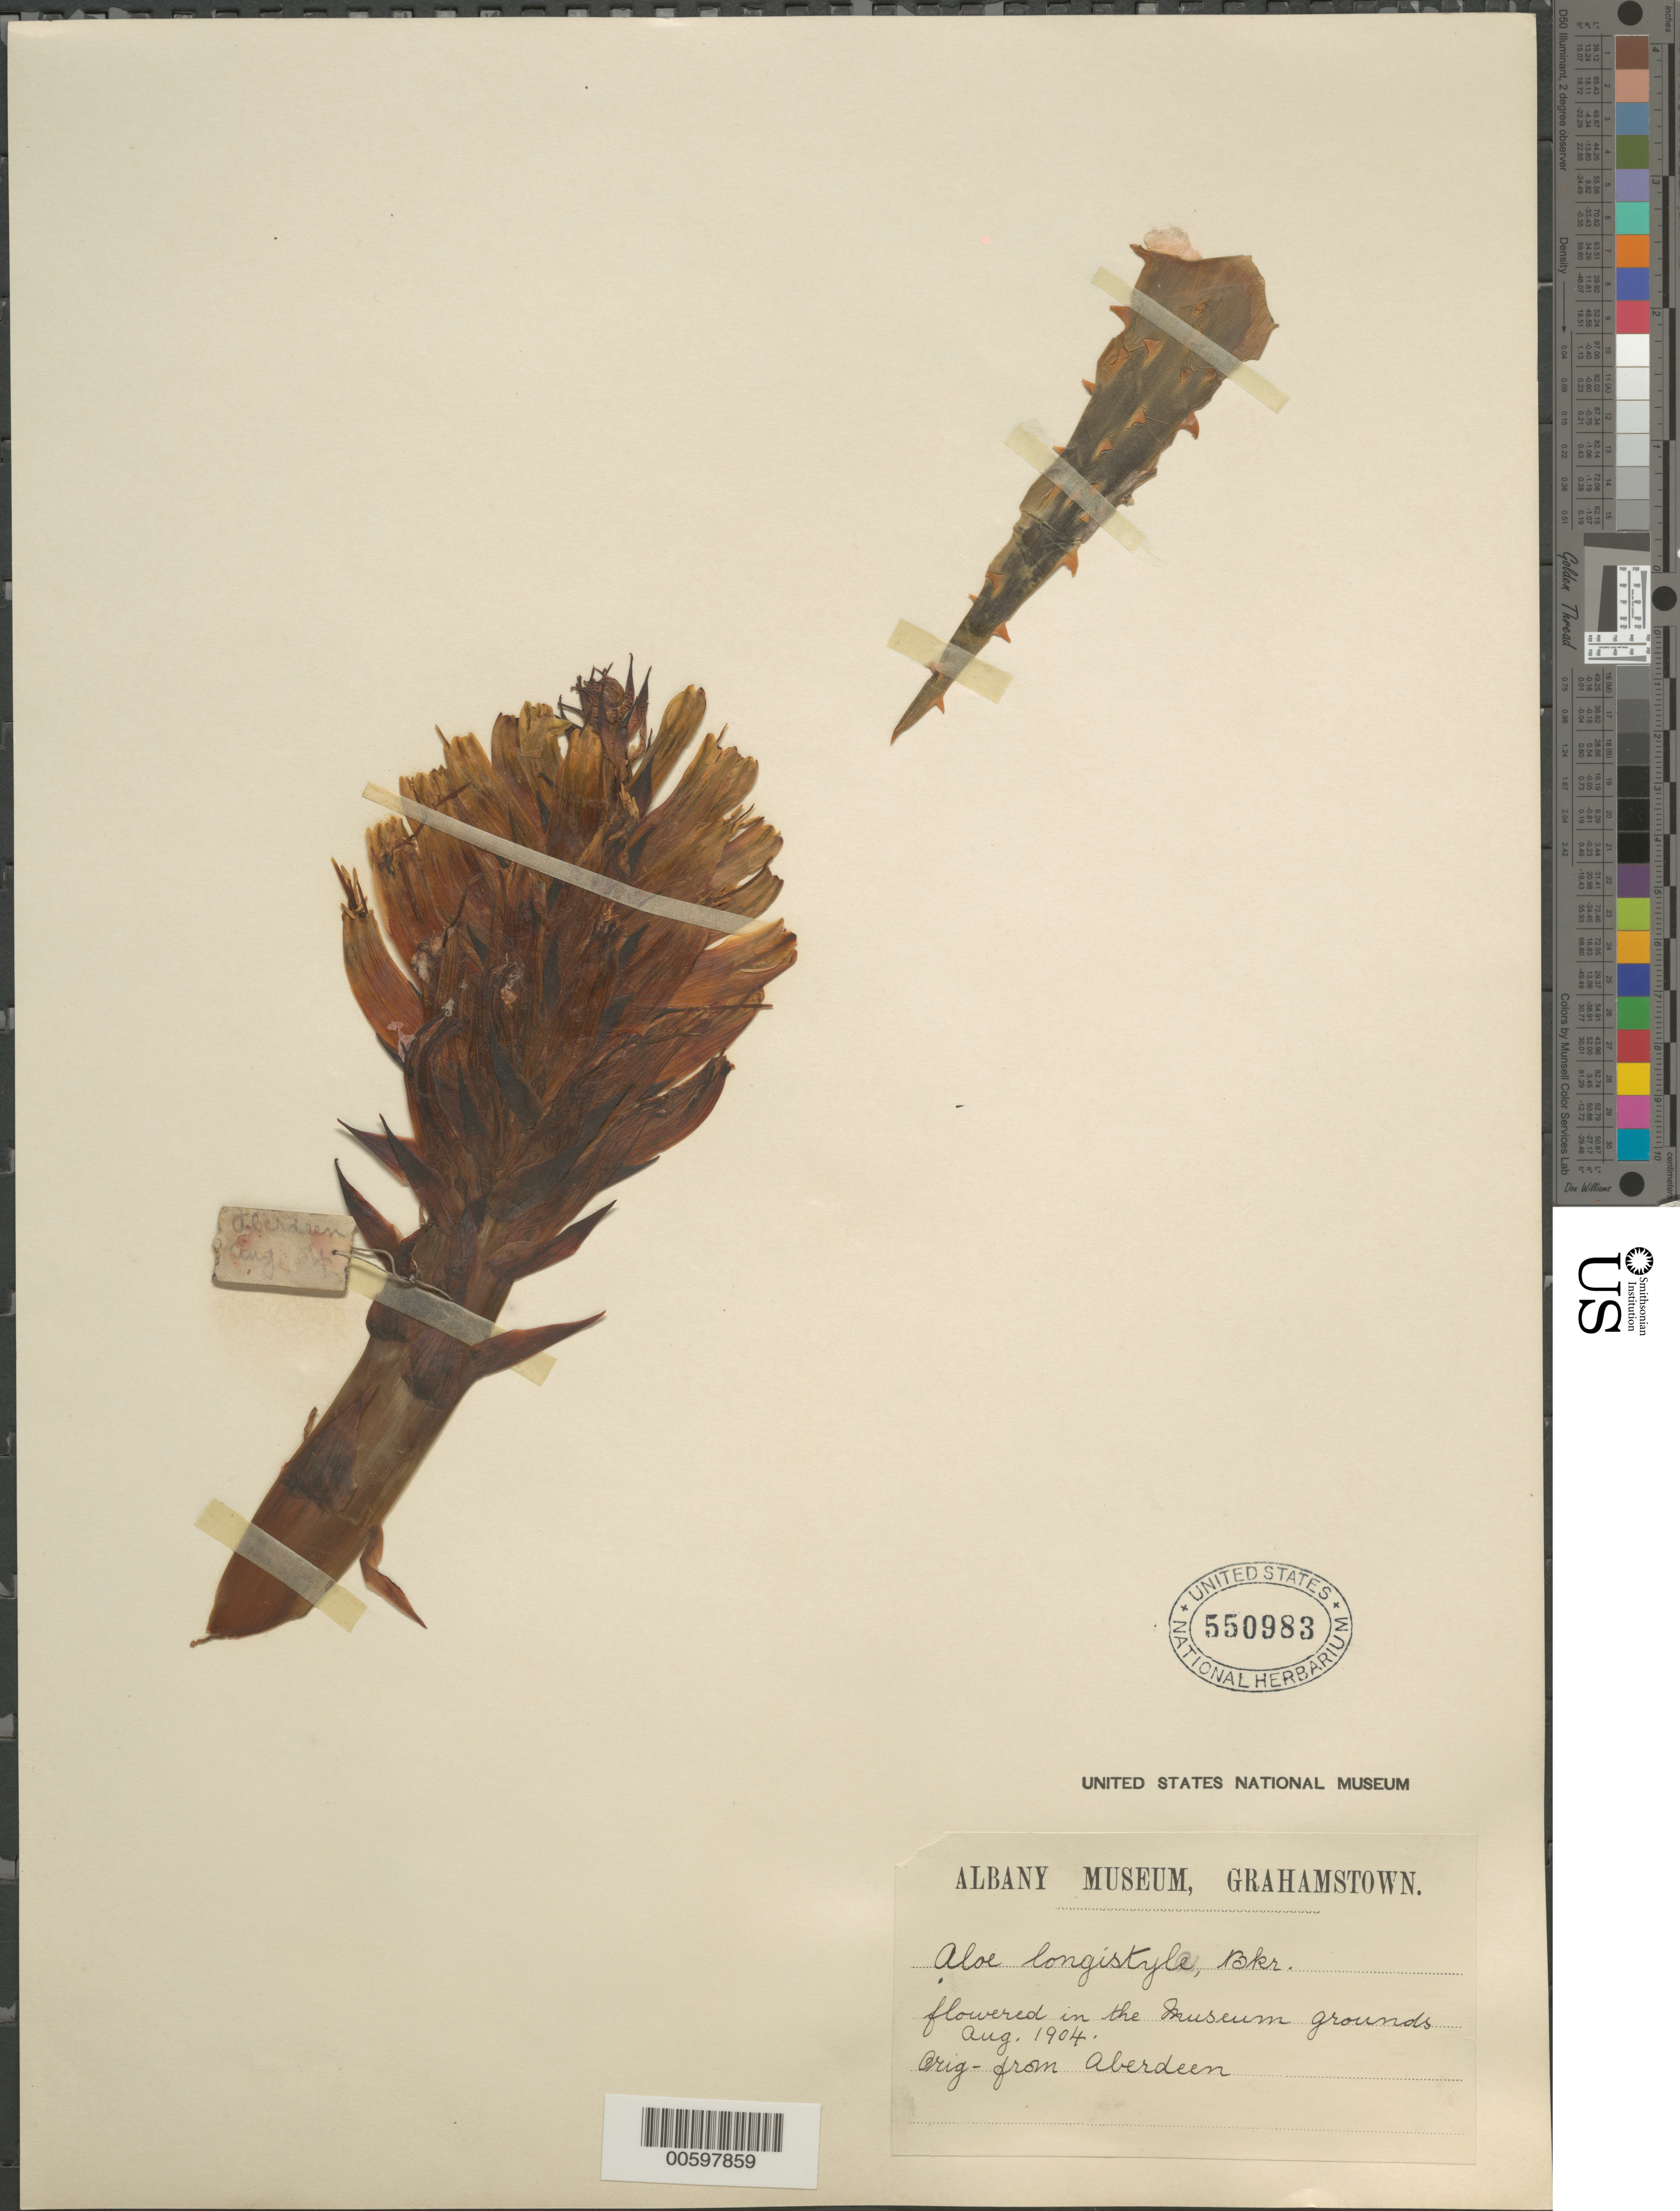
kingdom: Plantae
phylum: Tracheophyta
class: Liliopsida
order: Asparagales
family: Asphodelaceae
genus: Aloe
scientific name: Aloe longistyla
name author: Baker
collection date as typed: Aug 1904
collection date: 1904-08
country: South Africa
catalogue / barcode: US 550983